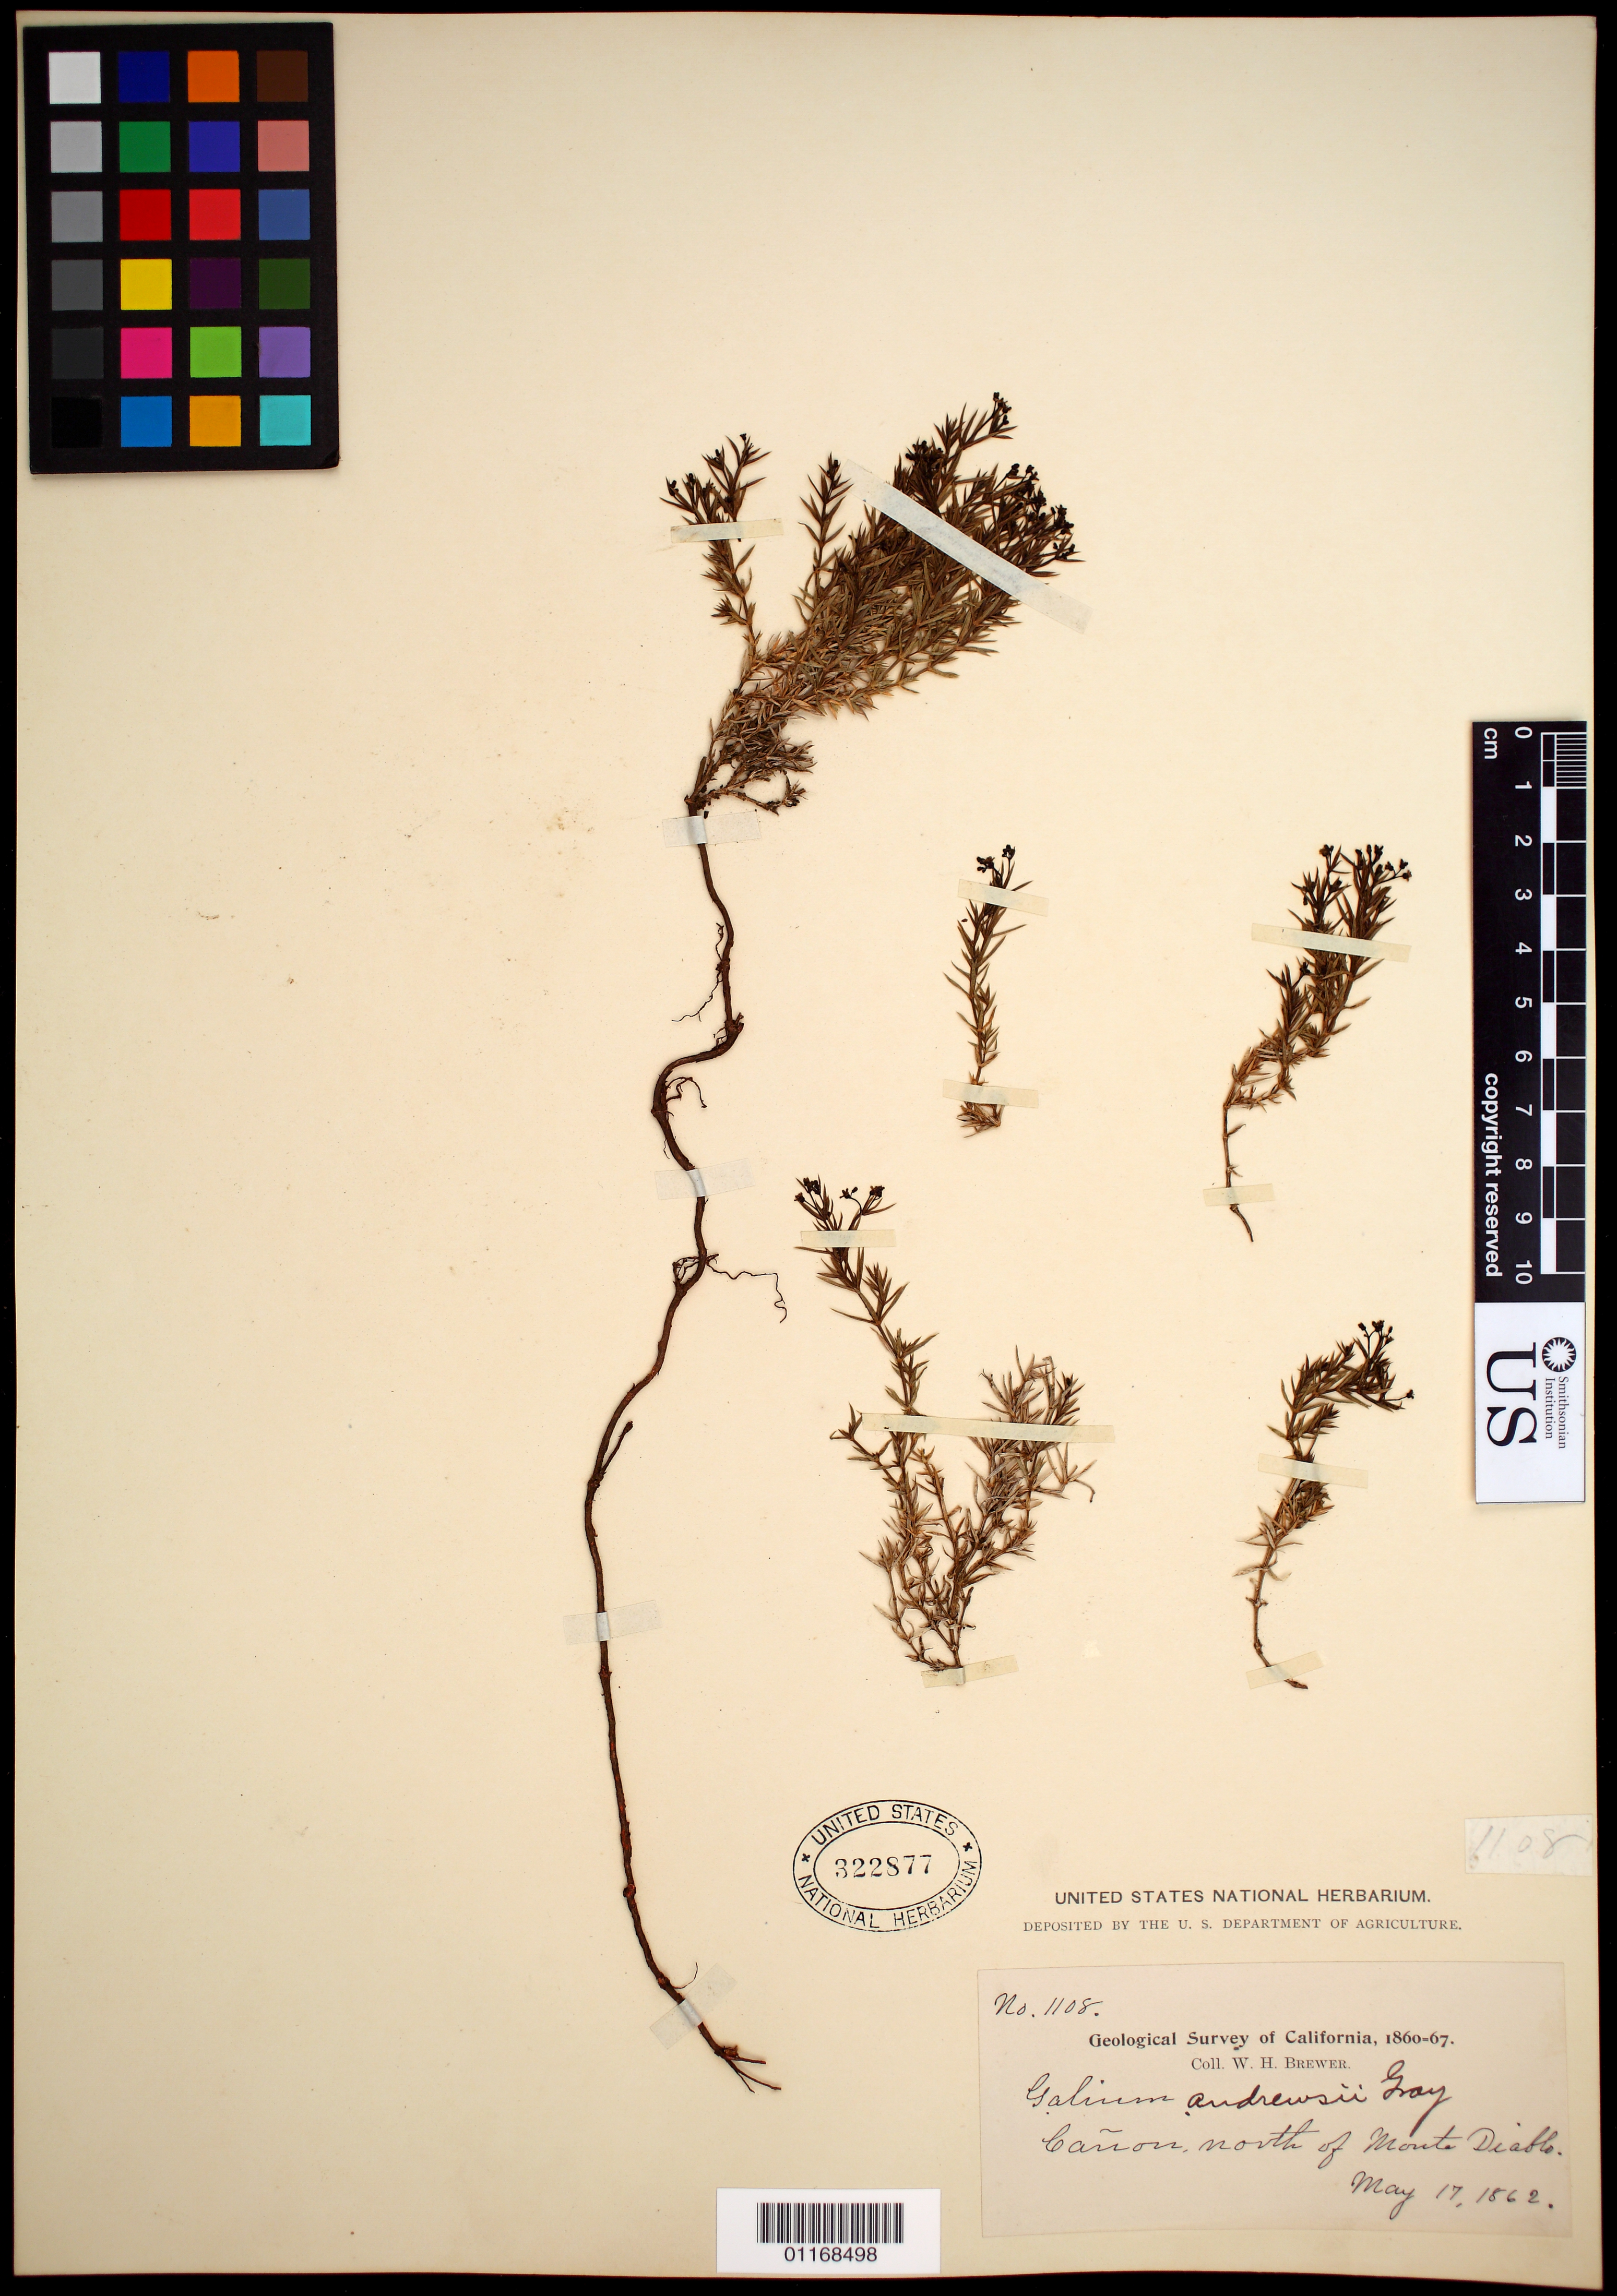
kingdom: Plantae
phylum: Tracheophyta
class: Magnoliopsida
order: Gentianales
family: Rubiaceae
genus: Galium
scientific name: Galium andrewsii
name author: A. Gray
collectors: W. H. Brewer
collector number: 1108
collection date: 1862-05-17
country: United States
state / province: California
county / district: Contra Costa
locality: Canyon north of Monte Diablo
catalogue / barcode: US 322877